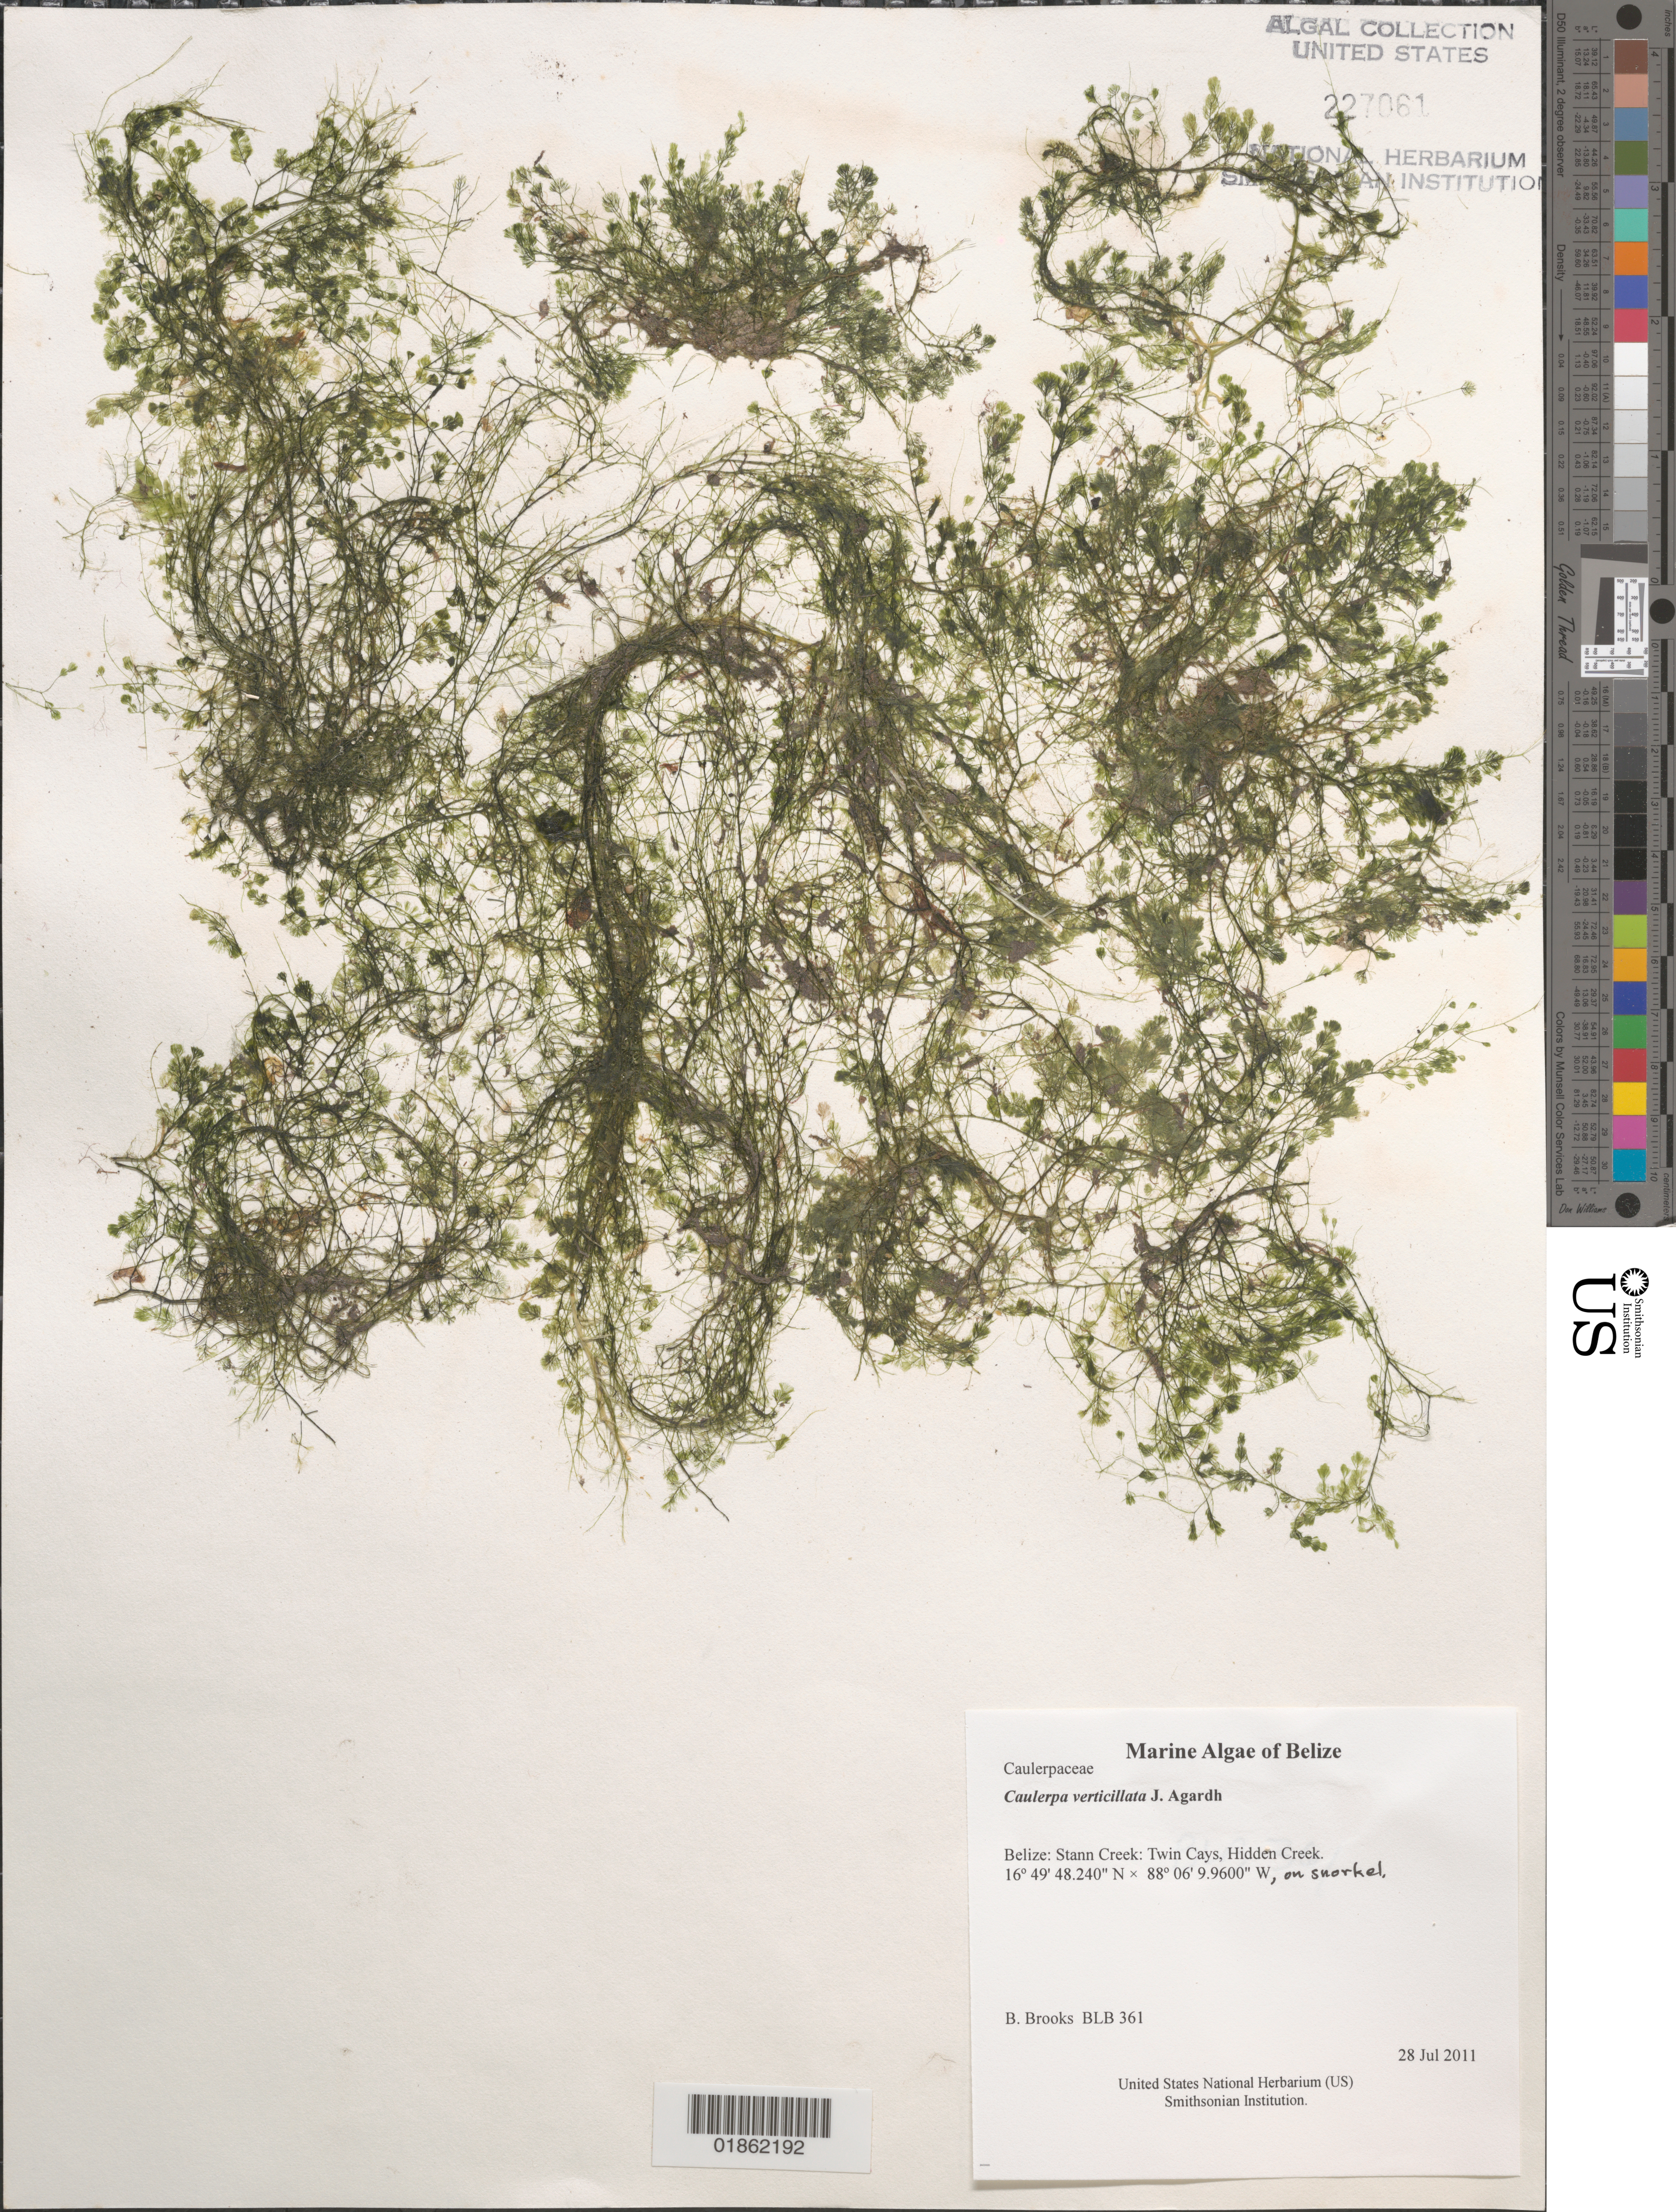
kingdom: Plantae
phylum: Chlorophyta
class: Ulvophyceae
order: Bryopsidales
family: Caulerpaceae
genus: Caulerpa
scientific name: Caulerpa verticillata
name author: J. Agardh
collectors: B. Brooks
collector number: BLB 361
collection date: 2011-07-28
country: Belize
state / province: Stann Creek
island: Twin Cays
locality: Twin Cays, Hidden Creek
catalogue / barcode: US 227061